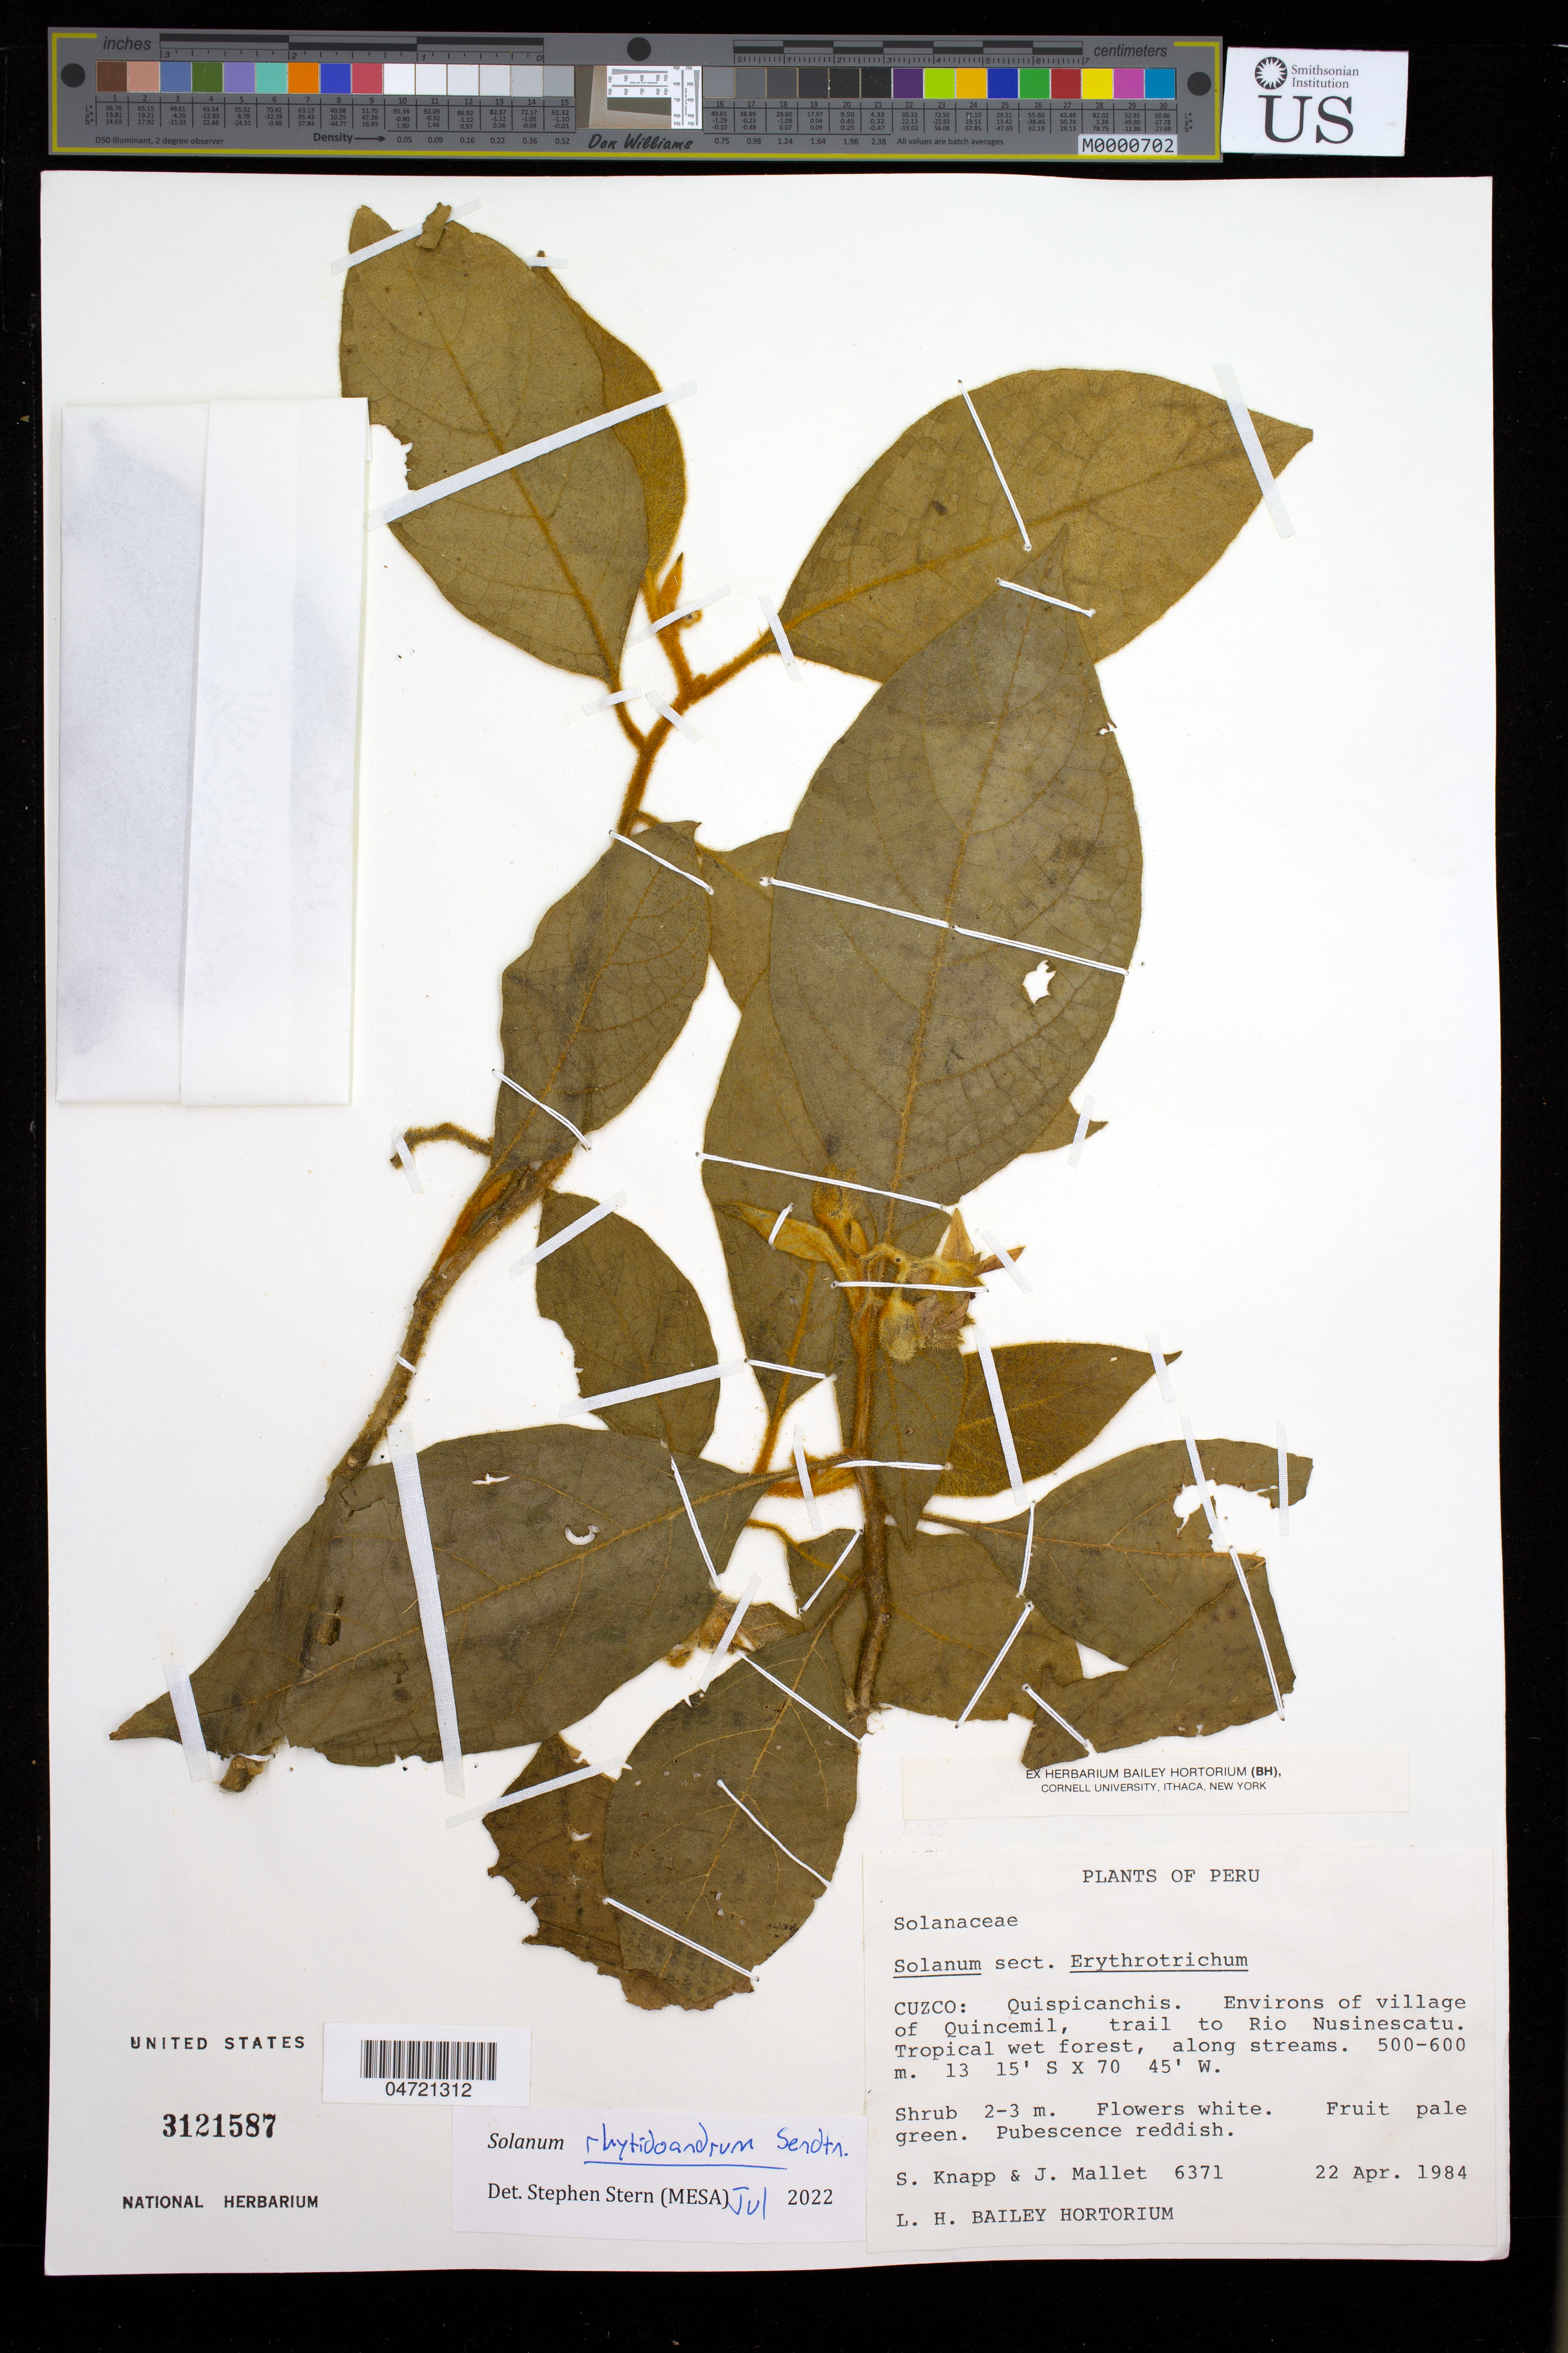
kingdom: Plantae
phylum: Tracheophyta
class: Magnoliopsida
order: Solanales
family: Solanaceae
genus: Solanum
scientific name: Solanum rhytidoandrum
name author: Sendtn.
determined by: Stern, S. R., (UT)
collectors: S. Knapp & J. Mallet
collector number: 6371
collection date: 1984-04-22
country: Peru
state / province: Cusco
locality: Cuzco: Quispicanchis. Environs of village of Quincemil, trail to Rio Nusinescatu.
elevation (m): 500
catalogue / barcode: US 3121587